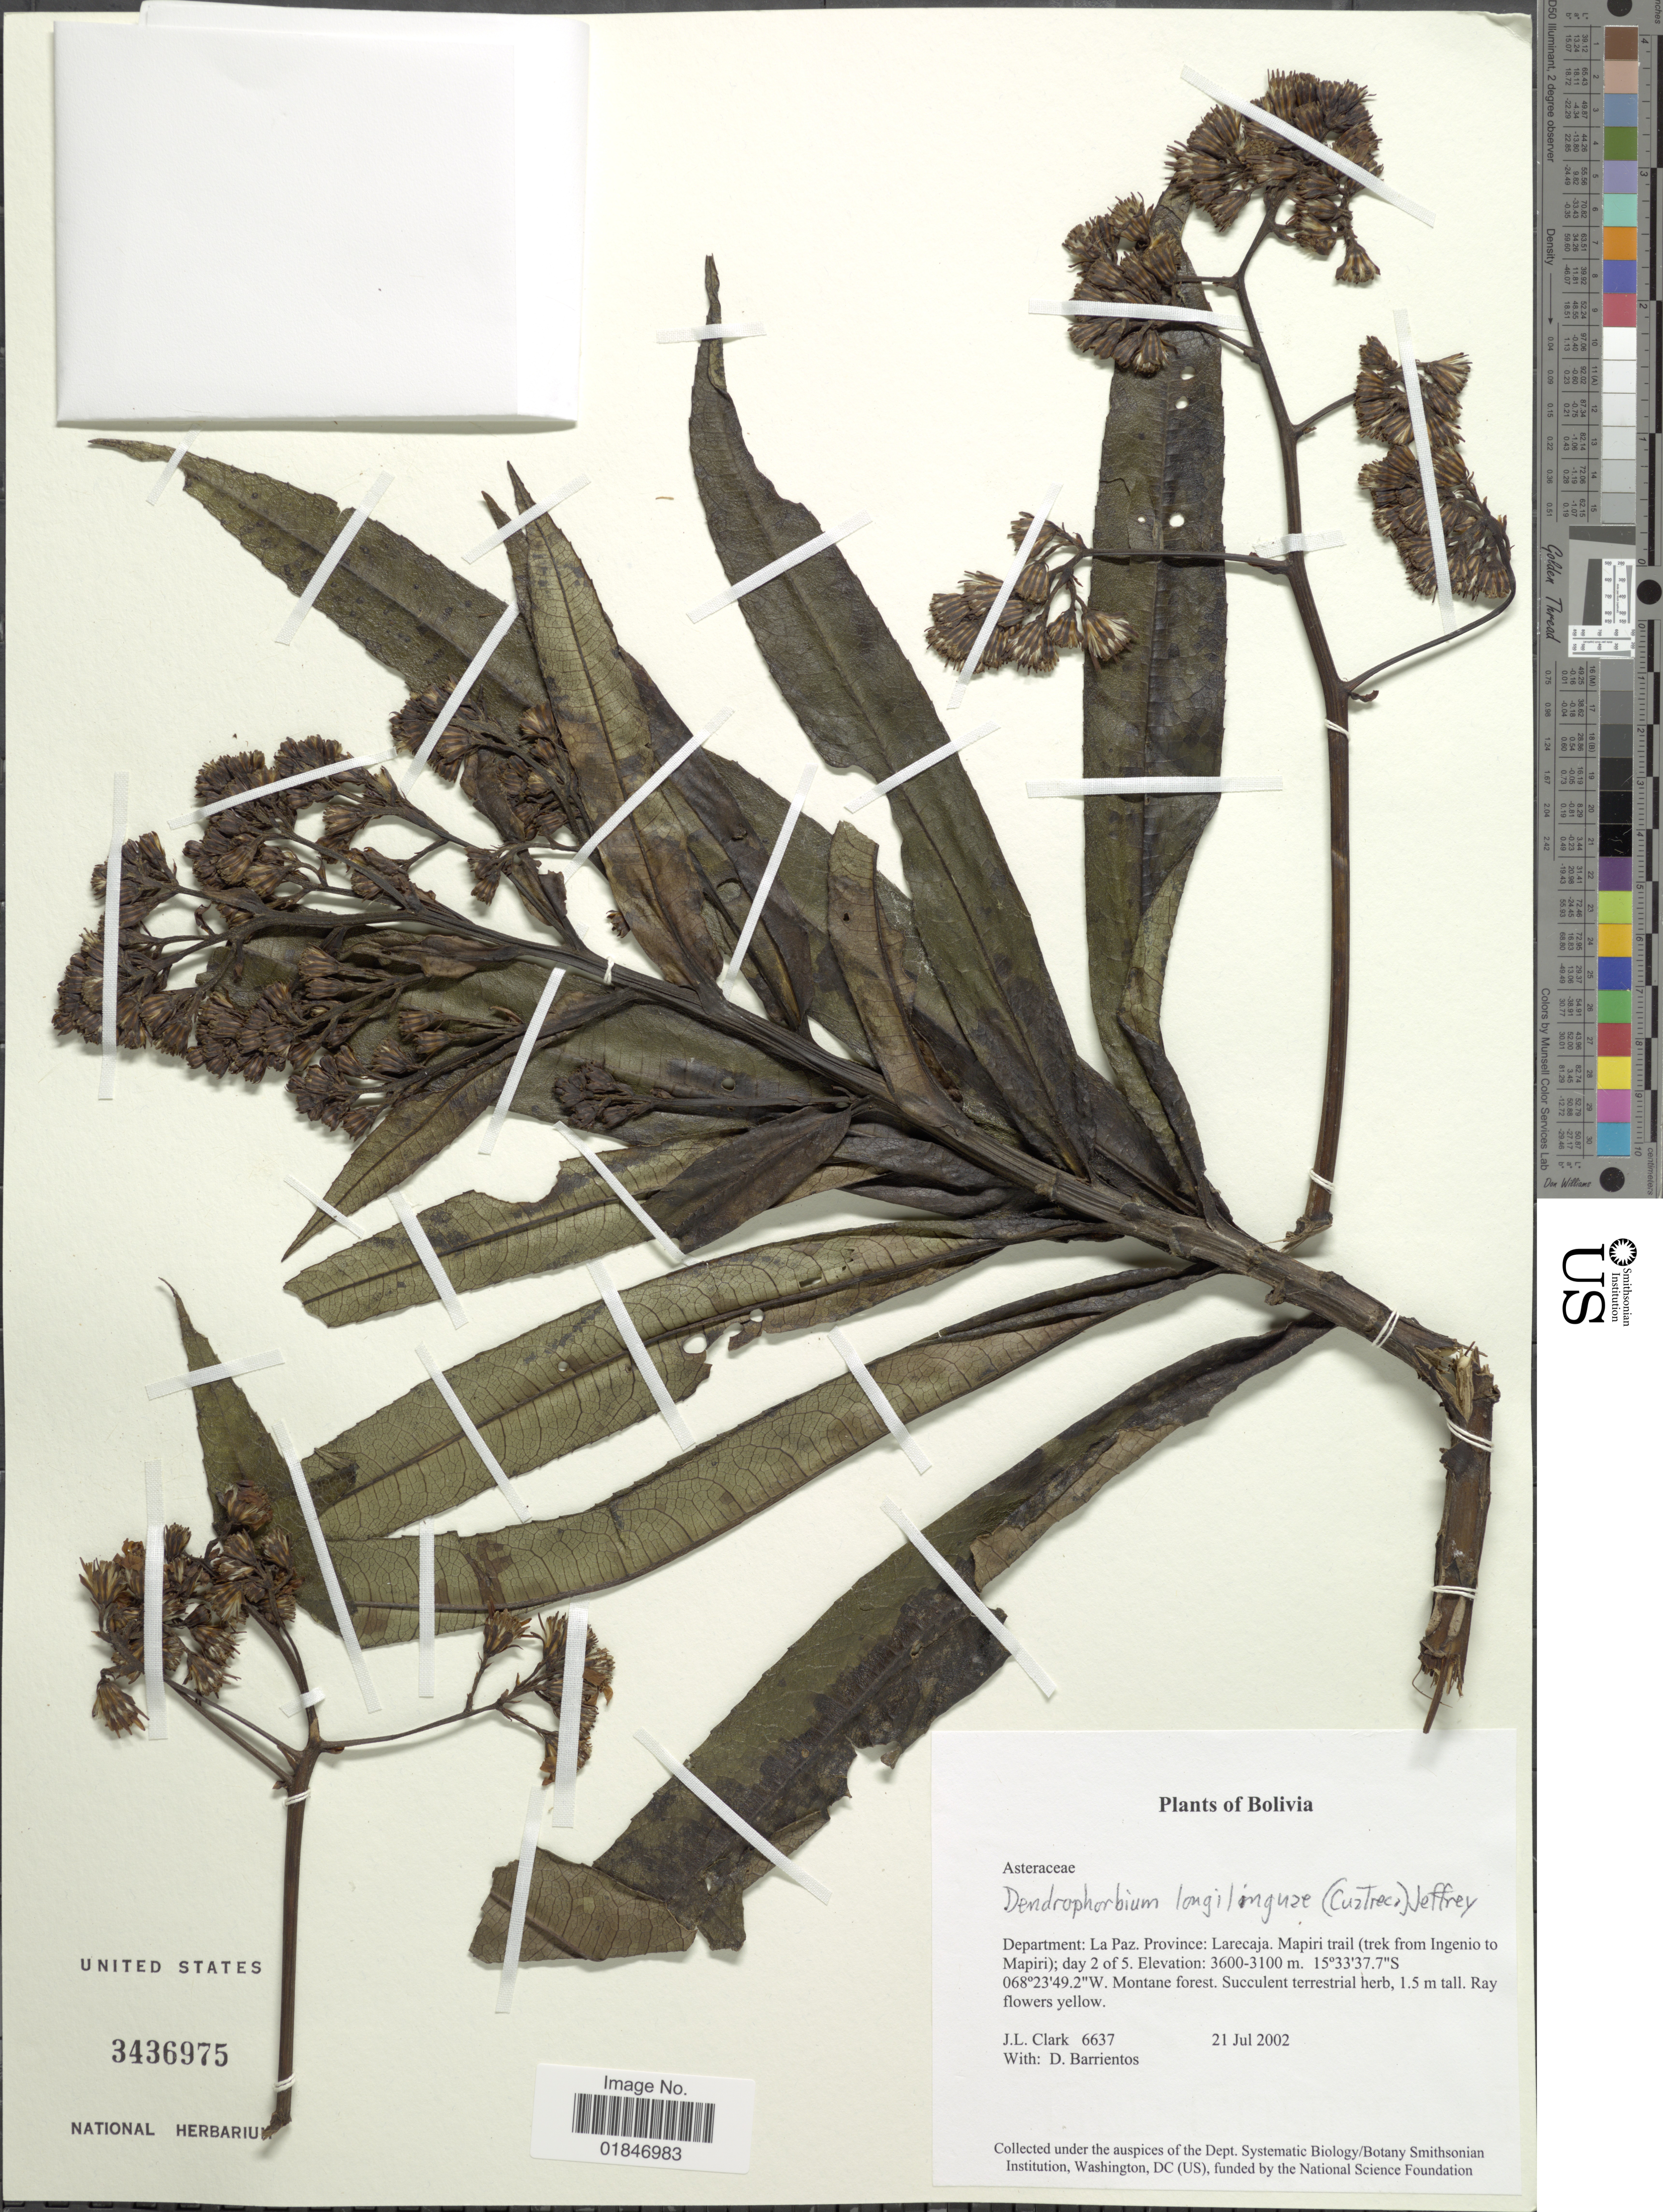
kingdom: Plantae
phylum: Tracheophyta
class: Magnoliopsida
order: Asterales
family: Asteraceae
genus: Dendrophorbium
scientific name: Dendrophorbium longilinguae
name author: (Cuatrec.) C. Jeffrey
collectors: J. L. Clark & D. Barrientos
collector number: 6637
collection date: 2002-07-21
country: Bolivia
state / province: La Paz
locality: Department: La Paz. Province: Larecaja. Mapiri trail (trek from Ingenio to Maripi);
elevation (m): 3100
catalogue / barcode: US 3436975